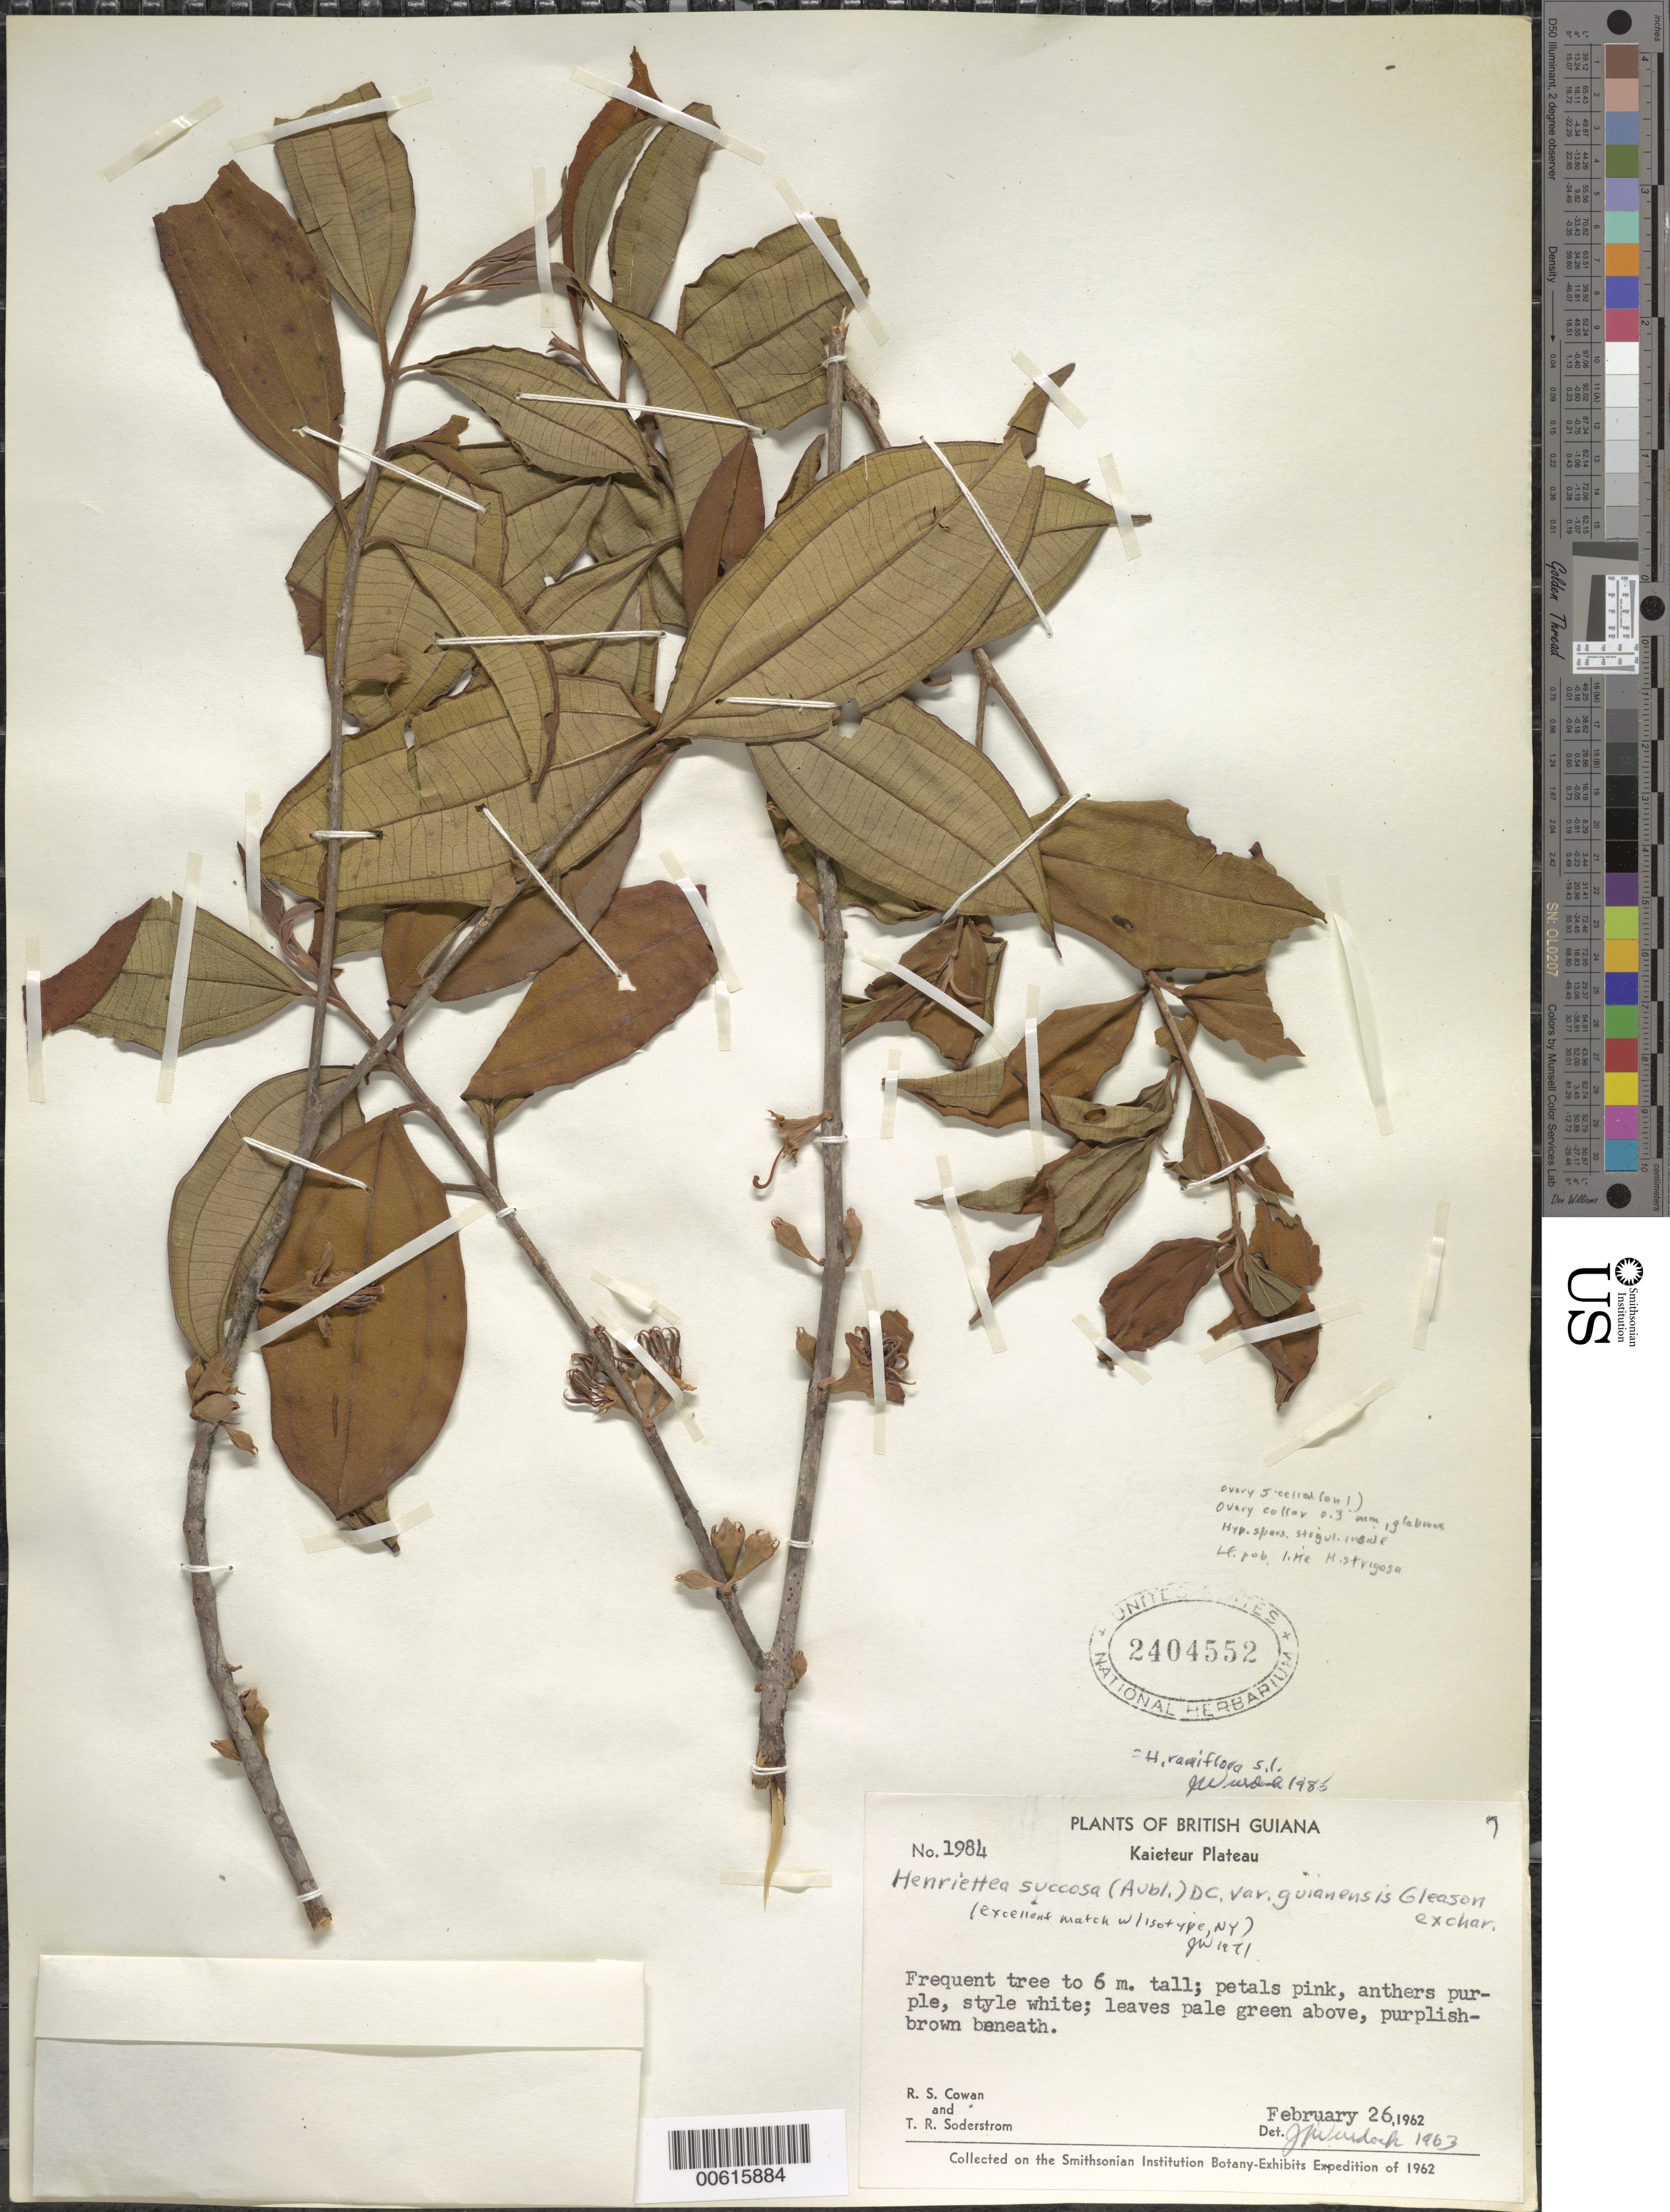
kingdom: Plantae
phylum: Tracheophyta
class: Magnoliopsida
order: Myrtales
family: Melastomataceae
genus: Henriettea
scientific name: Henriettea ramiflora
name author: (Sw.) DC.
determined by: Wurdack, John J., (US), US (UNITED STATES)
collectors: R. S. Cowan & T. R. Soderstrom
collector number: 1984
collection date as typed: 26-Feb-62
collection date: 1962-02-26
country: Guyana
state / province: Potaro-Siparuni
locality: Kaieteur Plateau, Potaro River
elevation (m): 427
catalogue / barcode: US 2404552